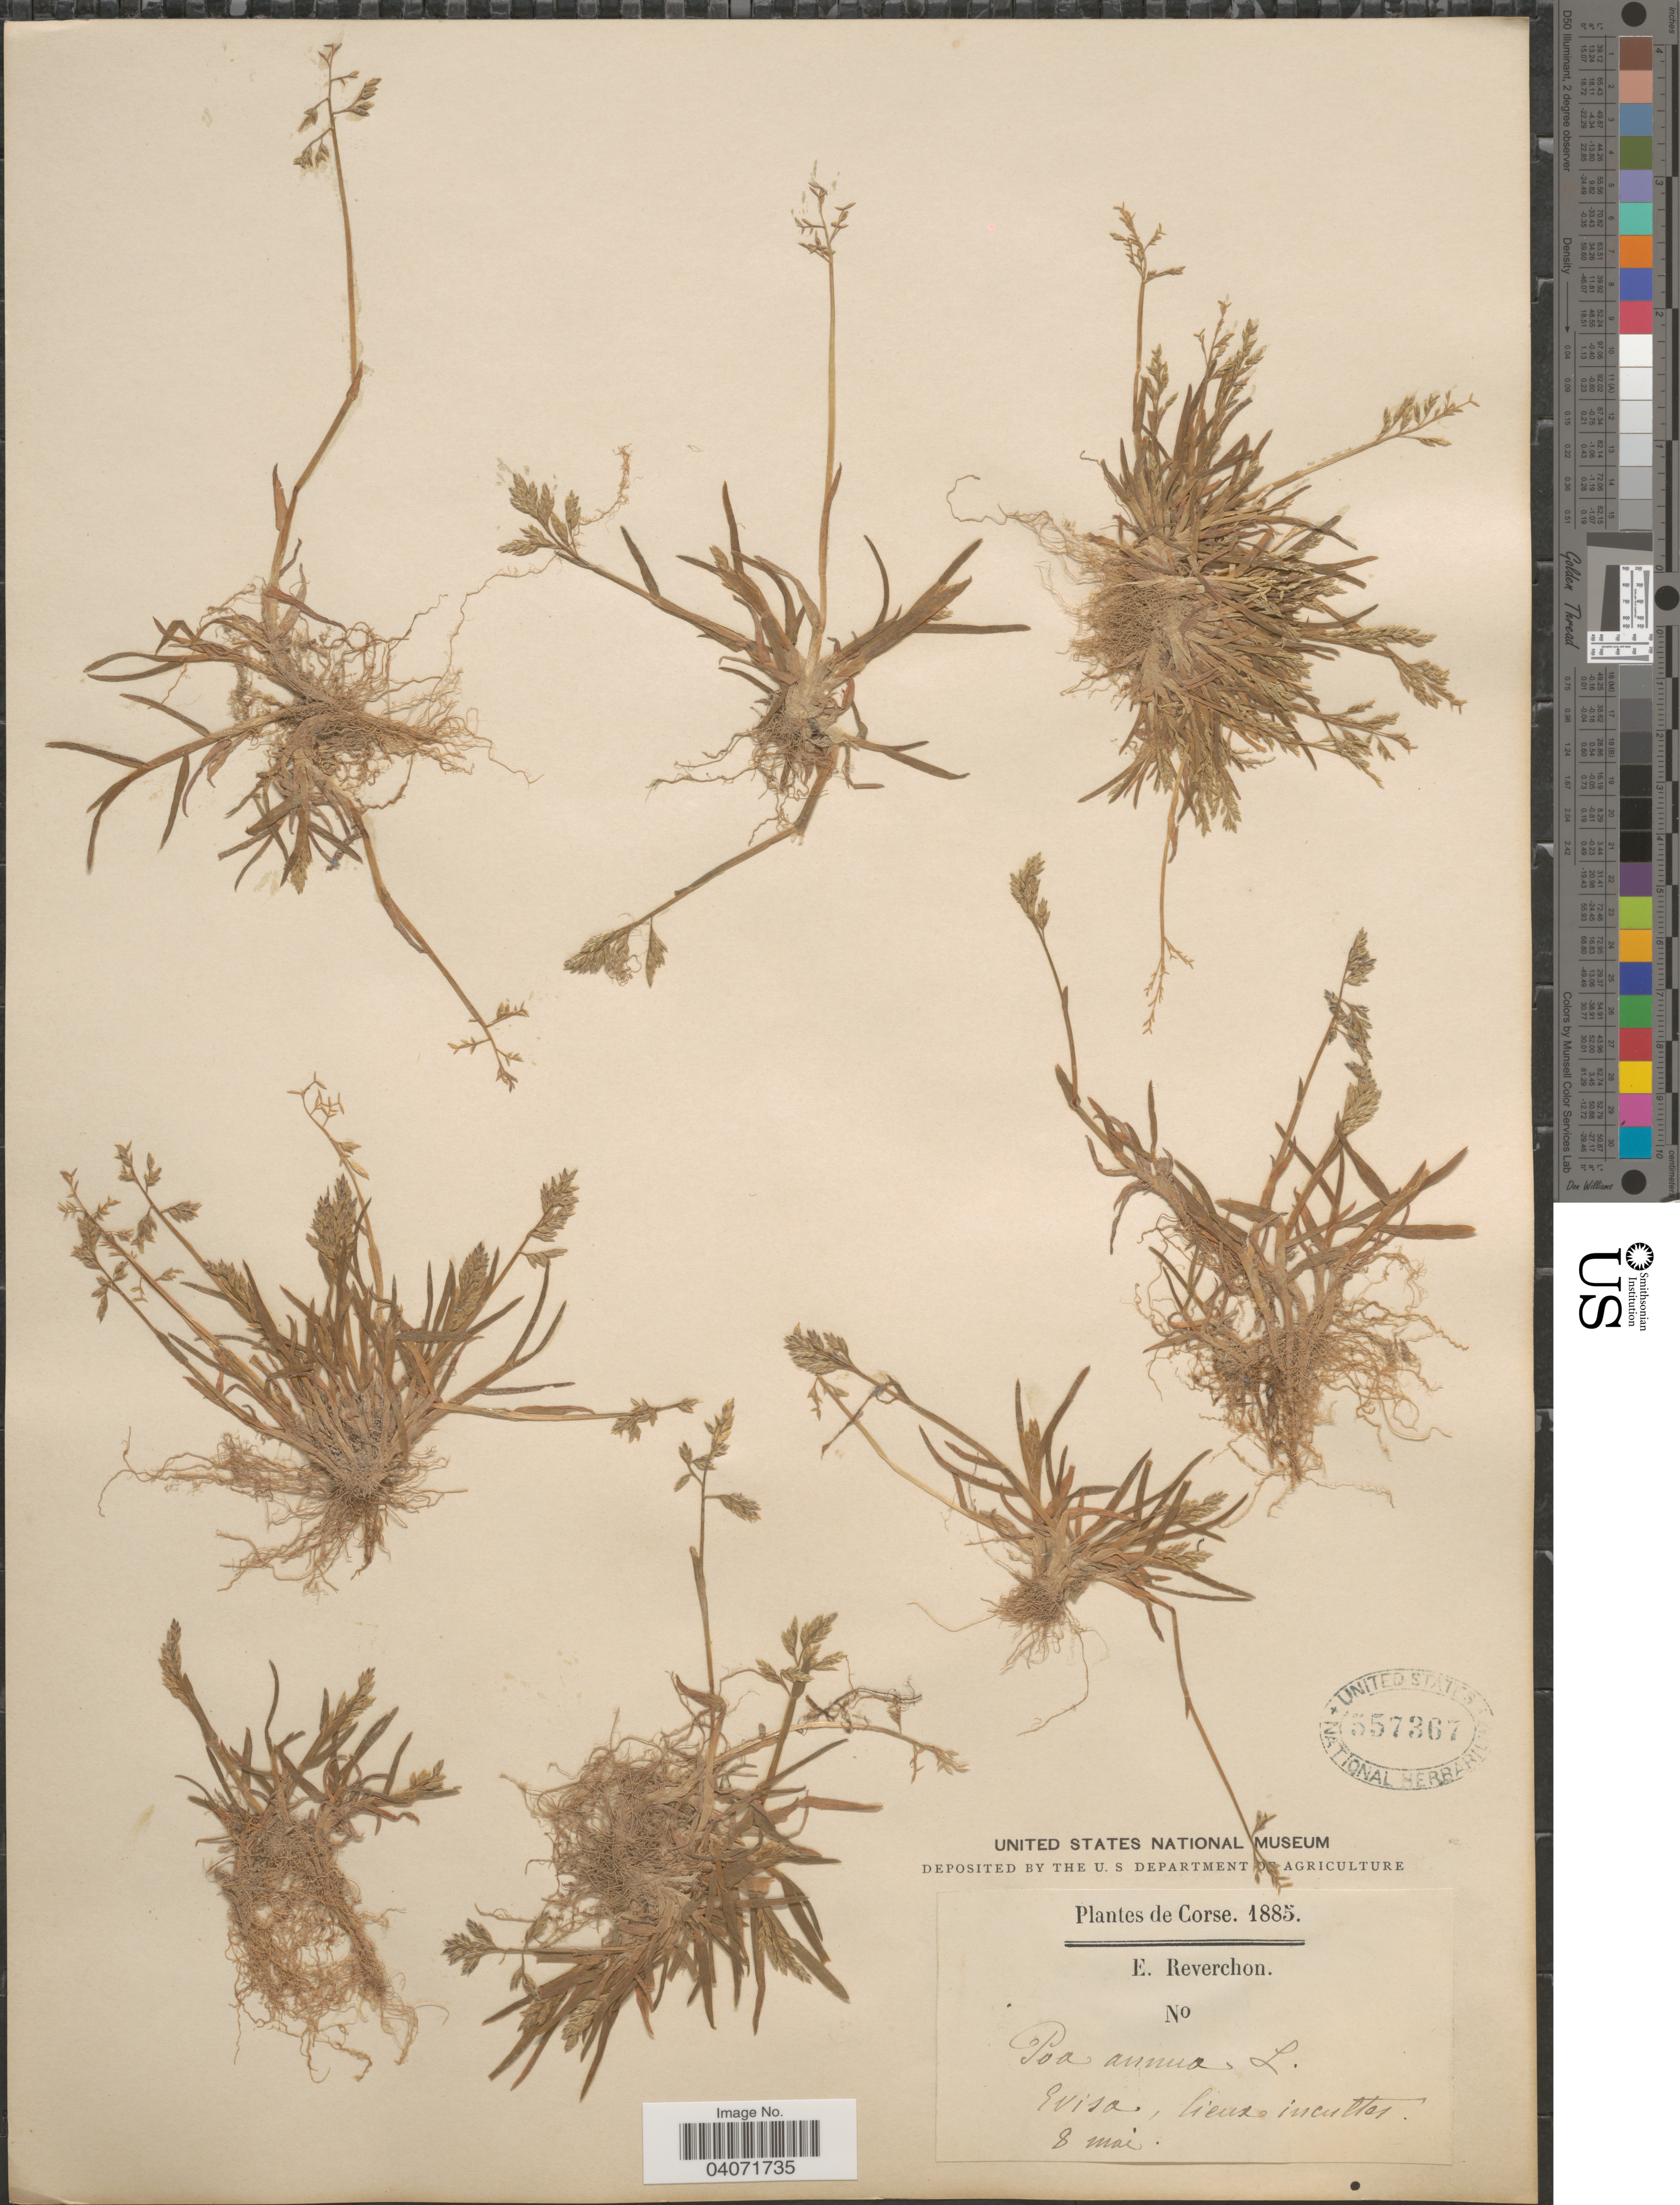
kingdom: Plantae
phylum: Tracheophyta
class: Liliopsida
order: Poales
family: Poaceae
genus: Poa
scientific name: Poa annua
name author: L.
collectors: E. Reverchon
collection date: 1885-05-08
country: France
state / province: Corsica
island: Corse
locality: Evisa, lieux incultes.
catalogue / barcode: US 557367